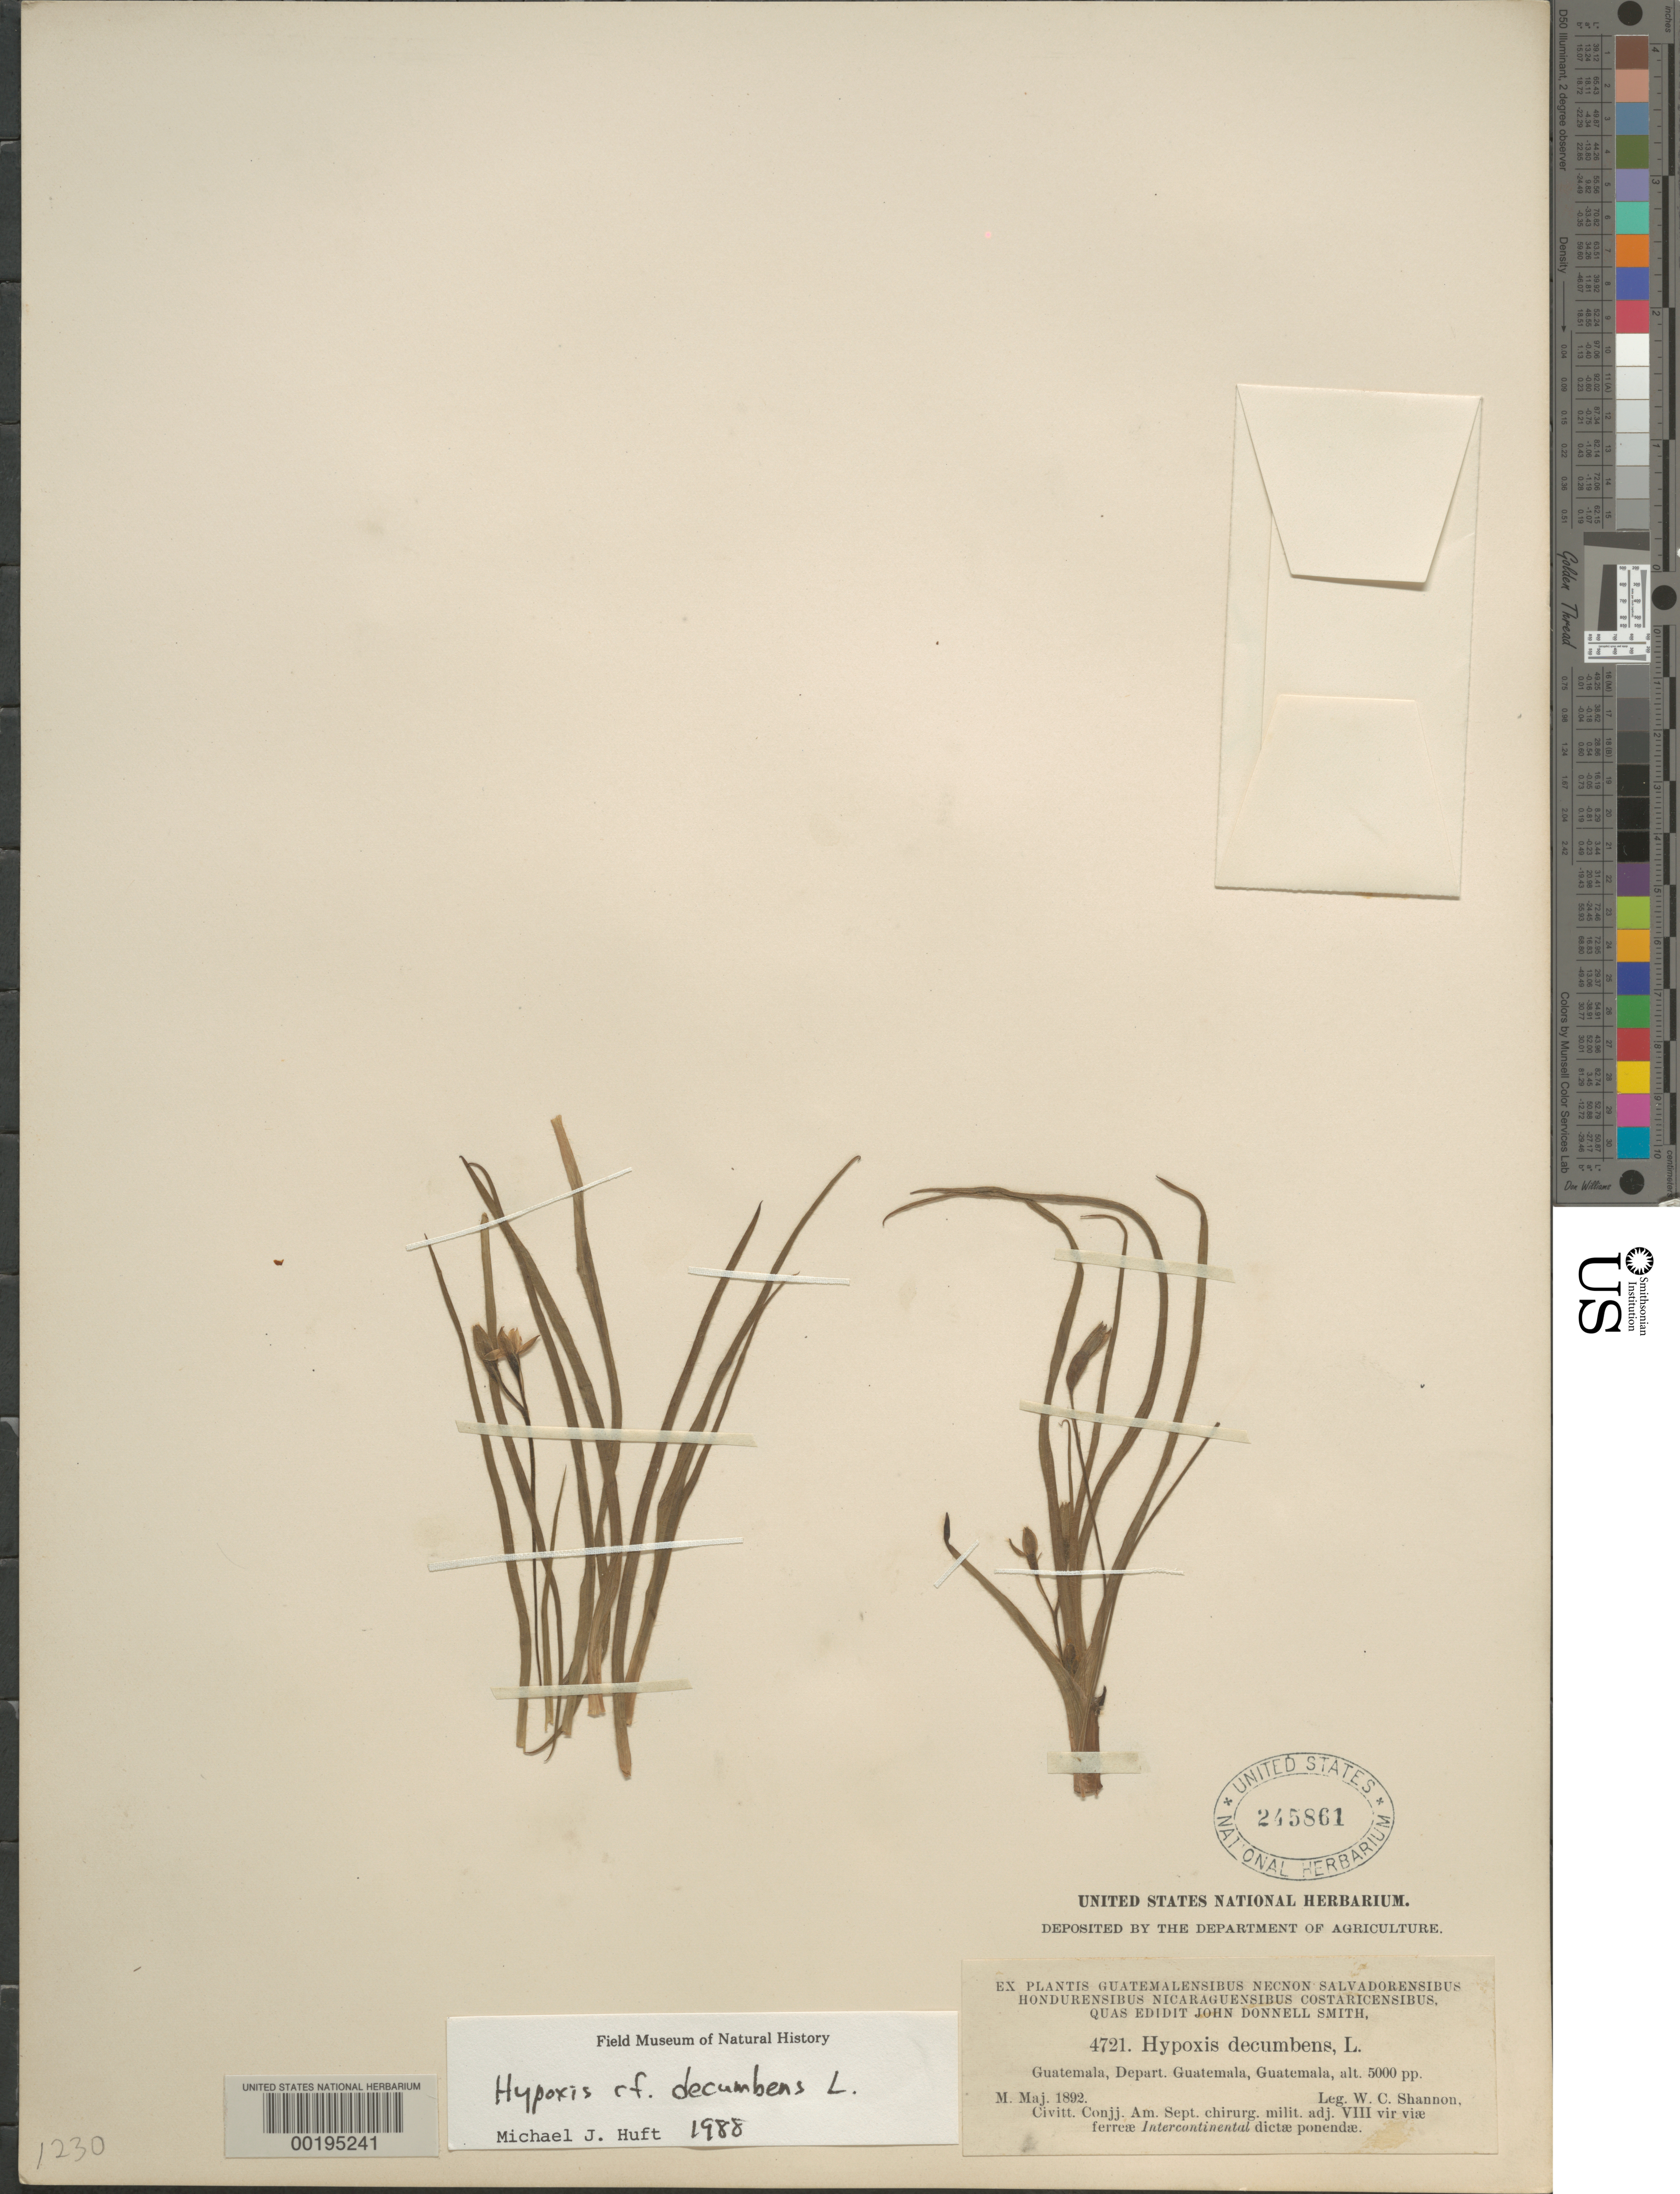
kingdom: Plantae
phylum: Tracheophyta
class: Liliopsida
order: Asparagales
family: Hypoxidaceae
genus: Hypoxis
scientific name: Hypoxis decumbens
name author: L.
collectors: W. C. Shannon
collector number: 4721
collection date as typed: May 1892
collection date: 1892-05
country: Guatemala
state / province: Guatemala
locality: Guatemala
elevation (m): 1524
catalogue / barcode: US 245861